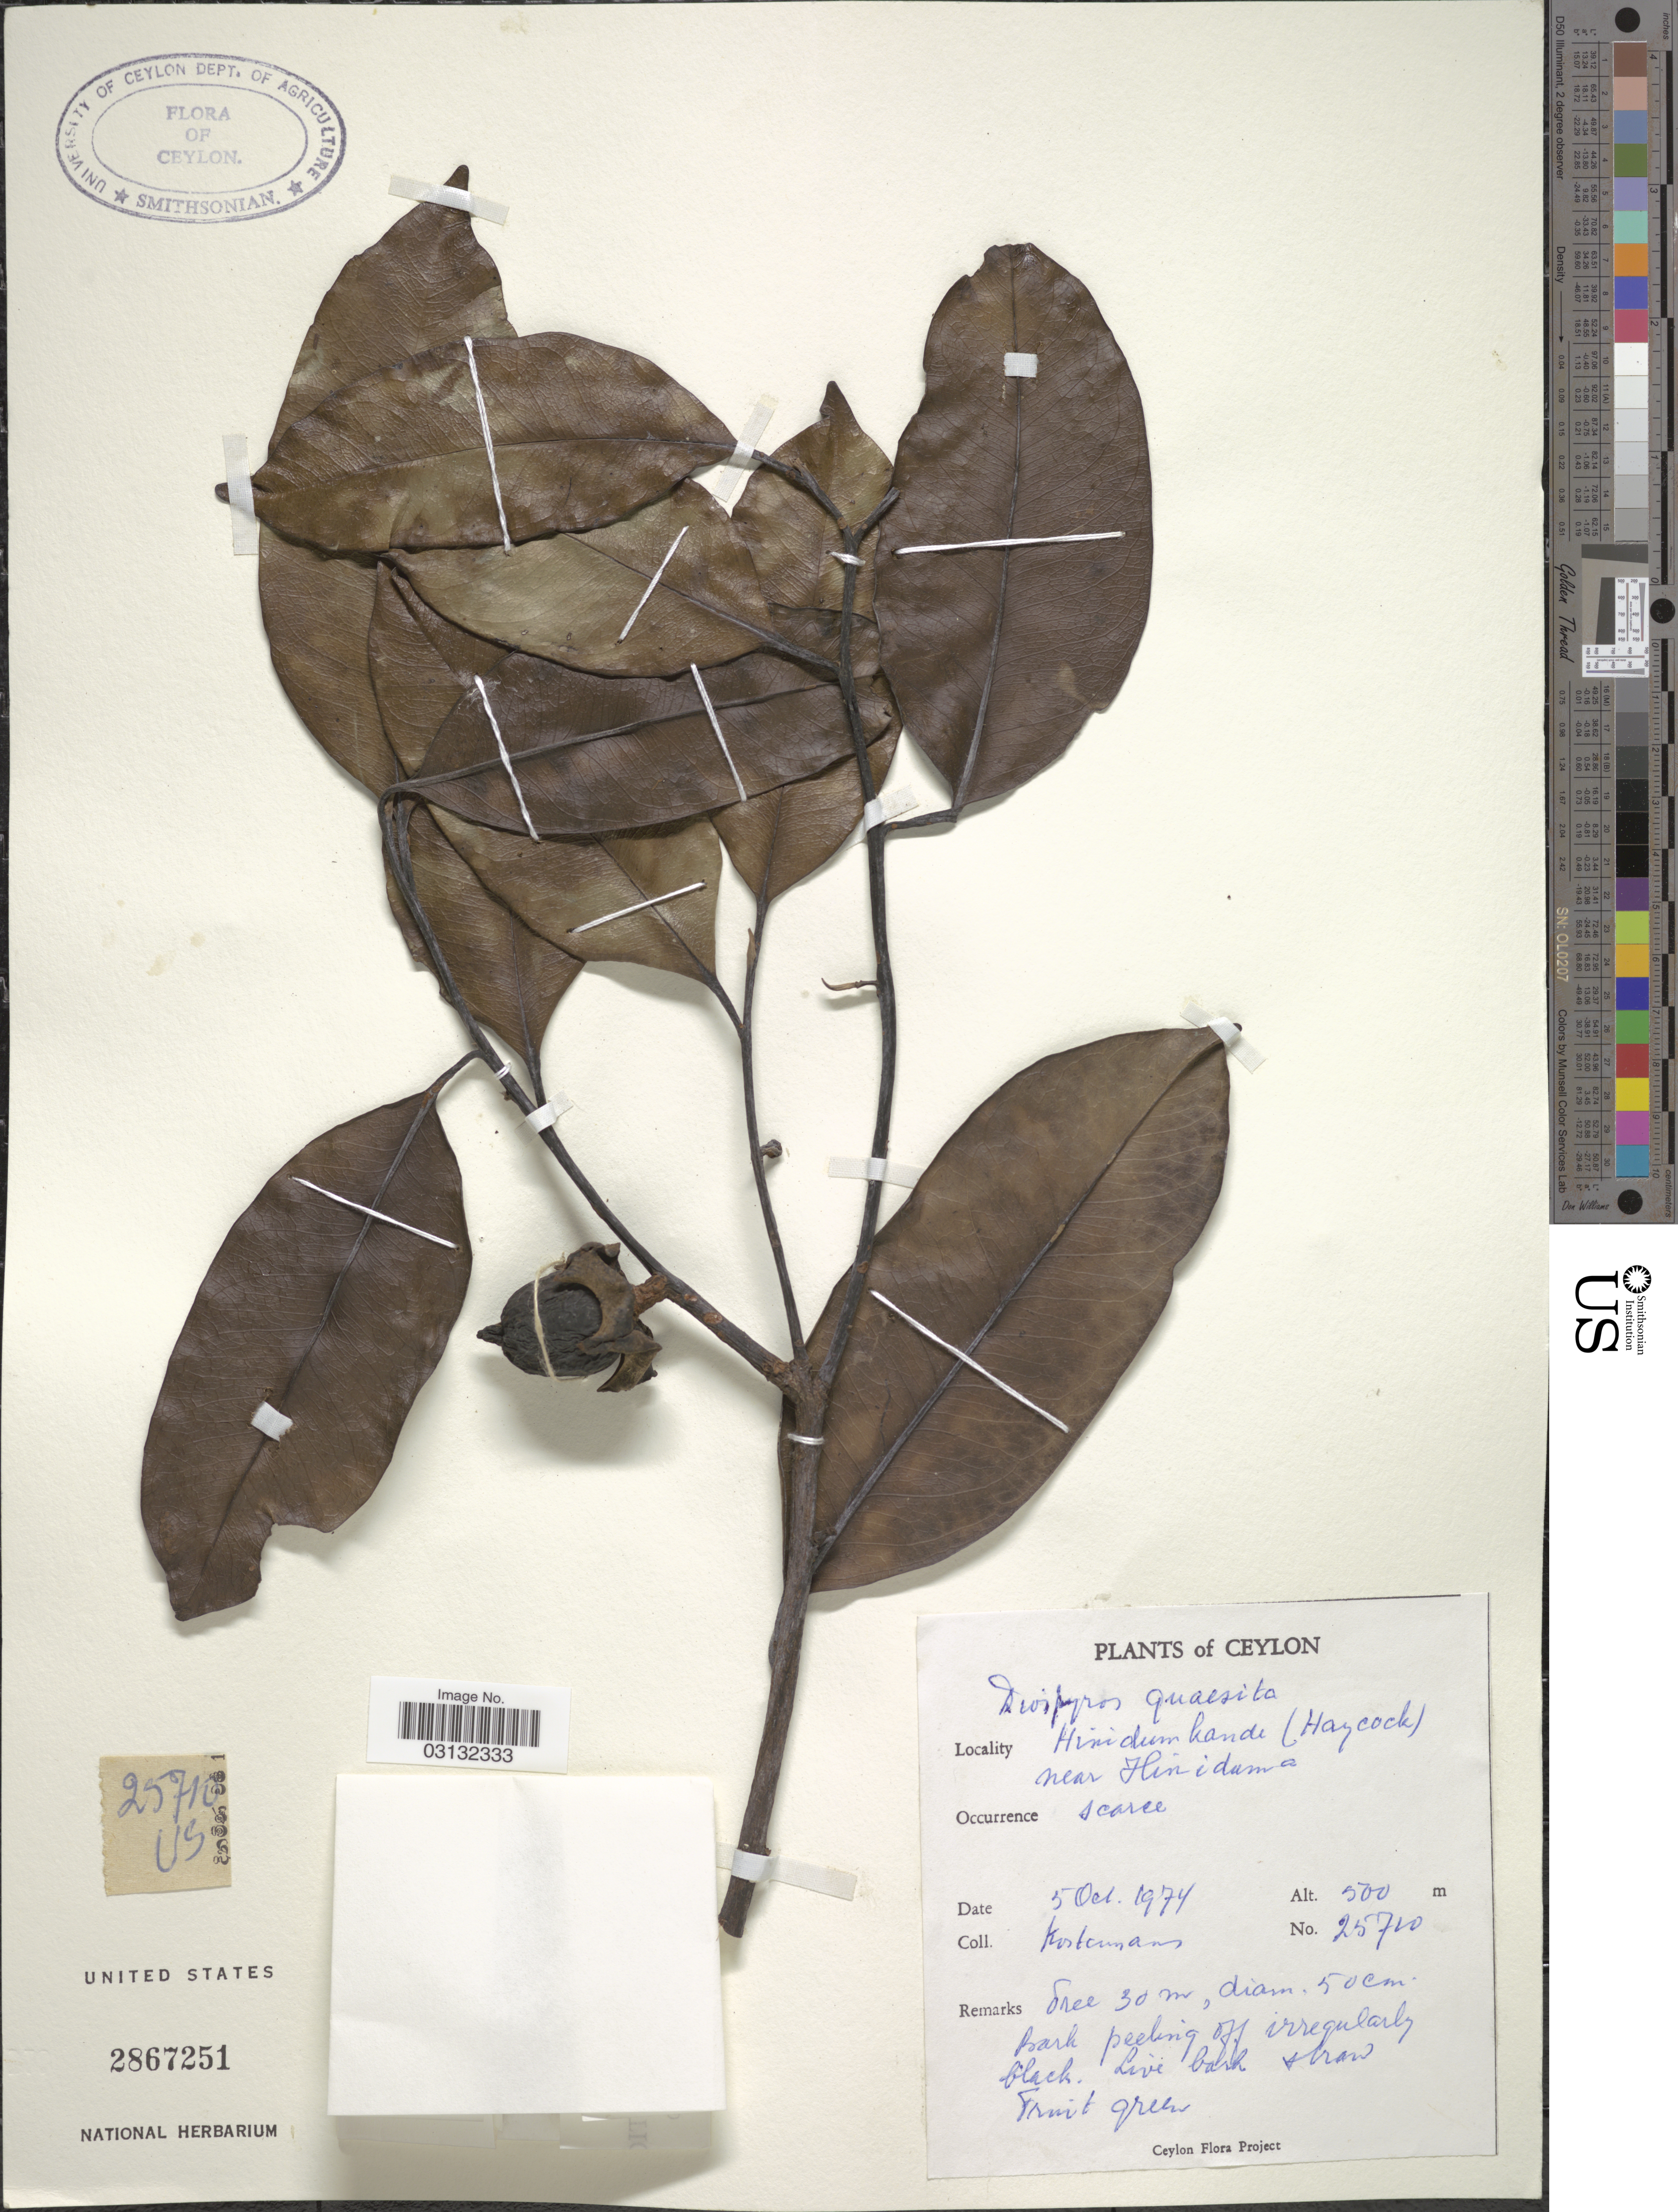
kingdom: Plantae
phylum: Tracheophyta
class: Magnoliopsida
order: Ericales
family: Ebenaceae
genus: Diospyros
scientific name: Diospyros quaesita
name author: Thwaites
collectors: Kostermans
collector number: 25710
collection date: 1974-10-05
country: Sri Lanka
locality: Ceylon. Hinidumkande (Haycock) near Hiniduma.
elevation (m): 500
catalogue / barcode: US 2867251